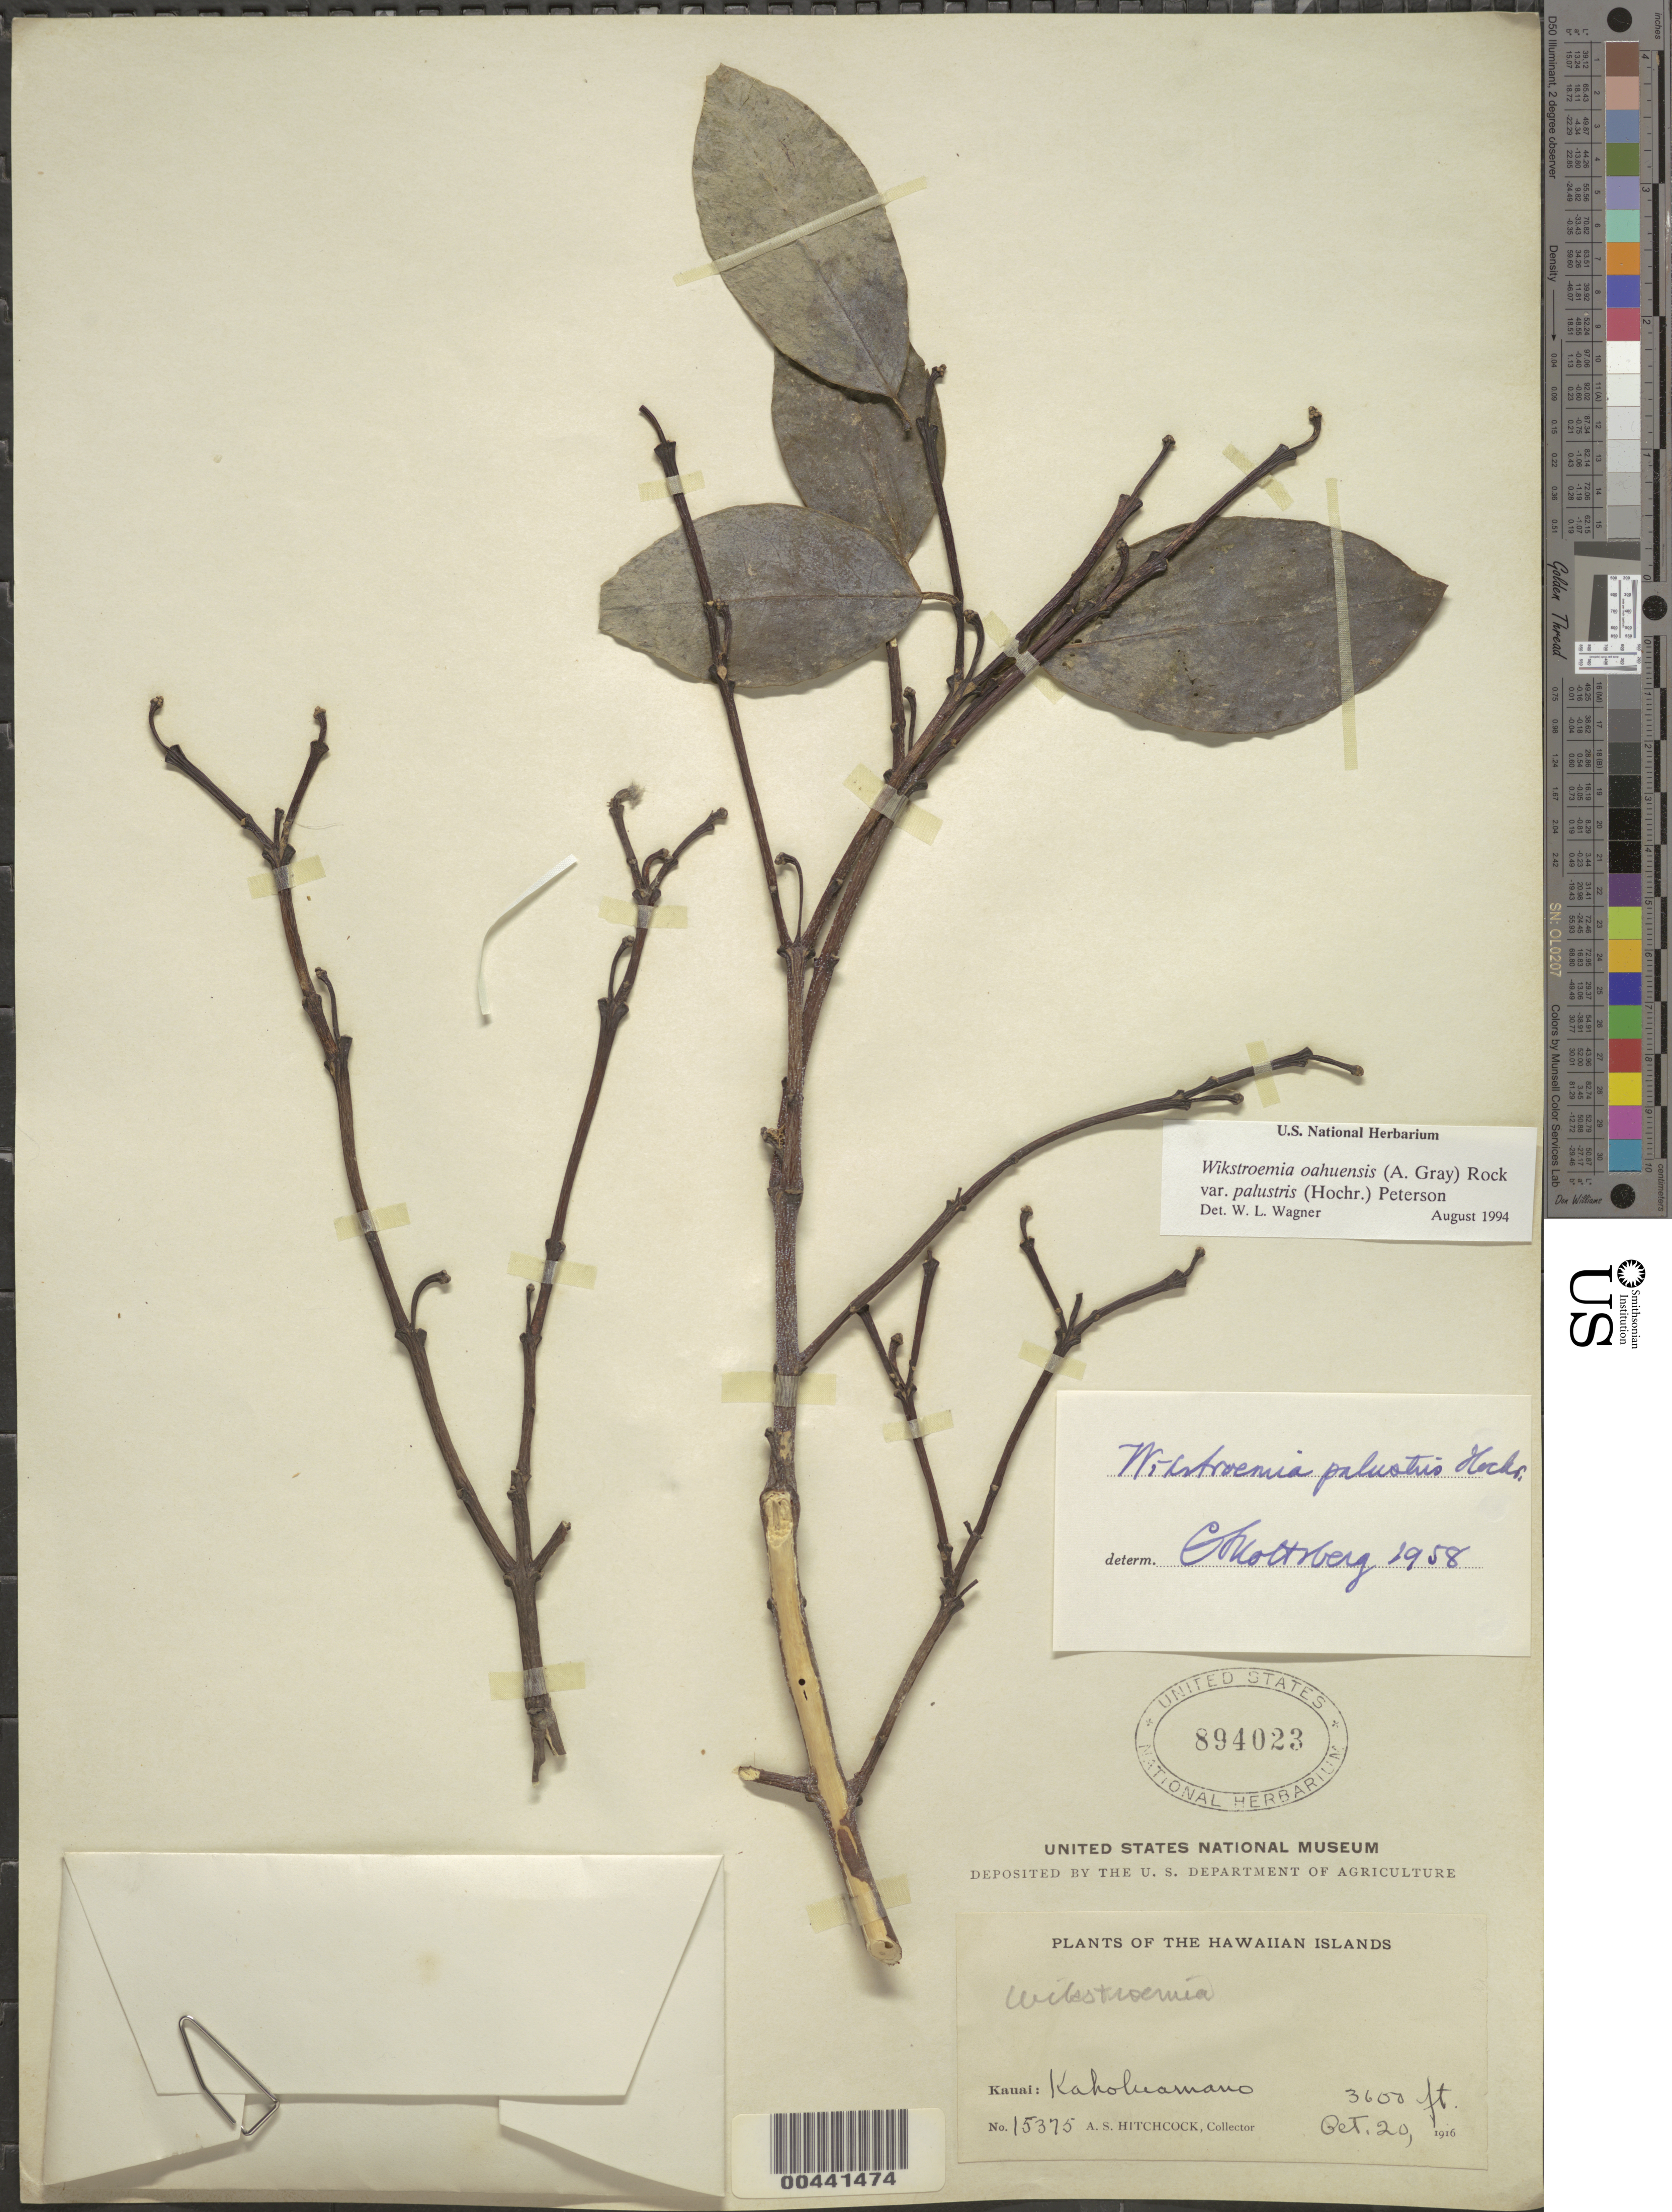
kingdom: Plantae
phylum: Tracheophyta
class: Magnoliopsida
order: Malvales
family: Thymelaeaceae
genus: Wikstroemia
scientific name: Wikstroemia oahuensis var. palustris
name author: (Hochr.) B. Peterson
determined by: Wagner, W. L., (BOT), Smithsonian Institution - National Museum of Natural History (UNITED STATES)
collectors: A. S. Hitchcock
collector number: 15375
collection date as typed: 20 Oct 1916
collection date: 1916-10-20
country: United States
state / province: Hawaii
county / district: Kauai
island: Kaua'i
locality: Kaholuamano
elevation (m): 1097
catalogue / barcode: US 894023